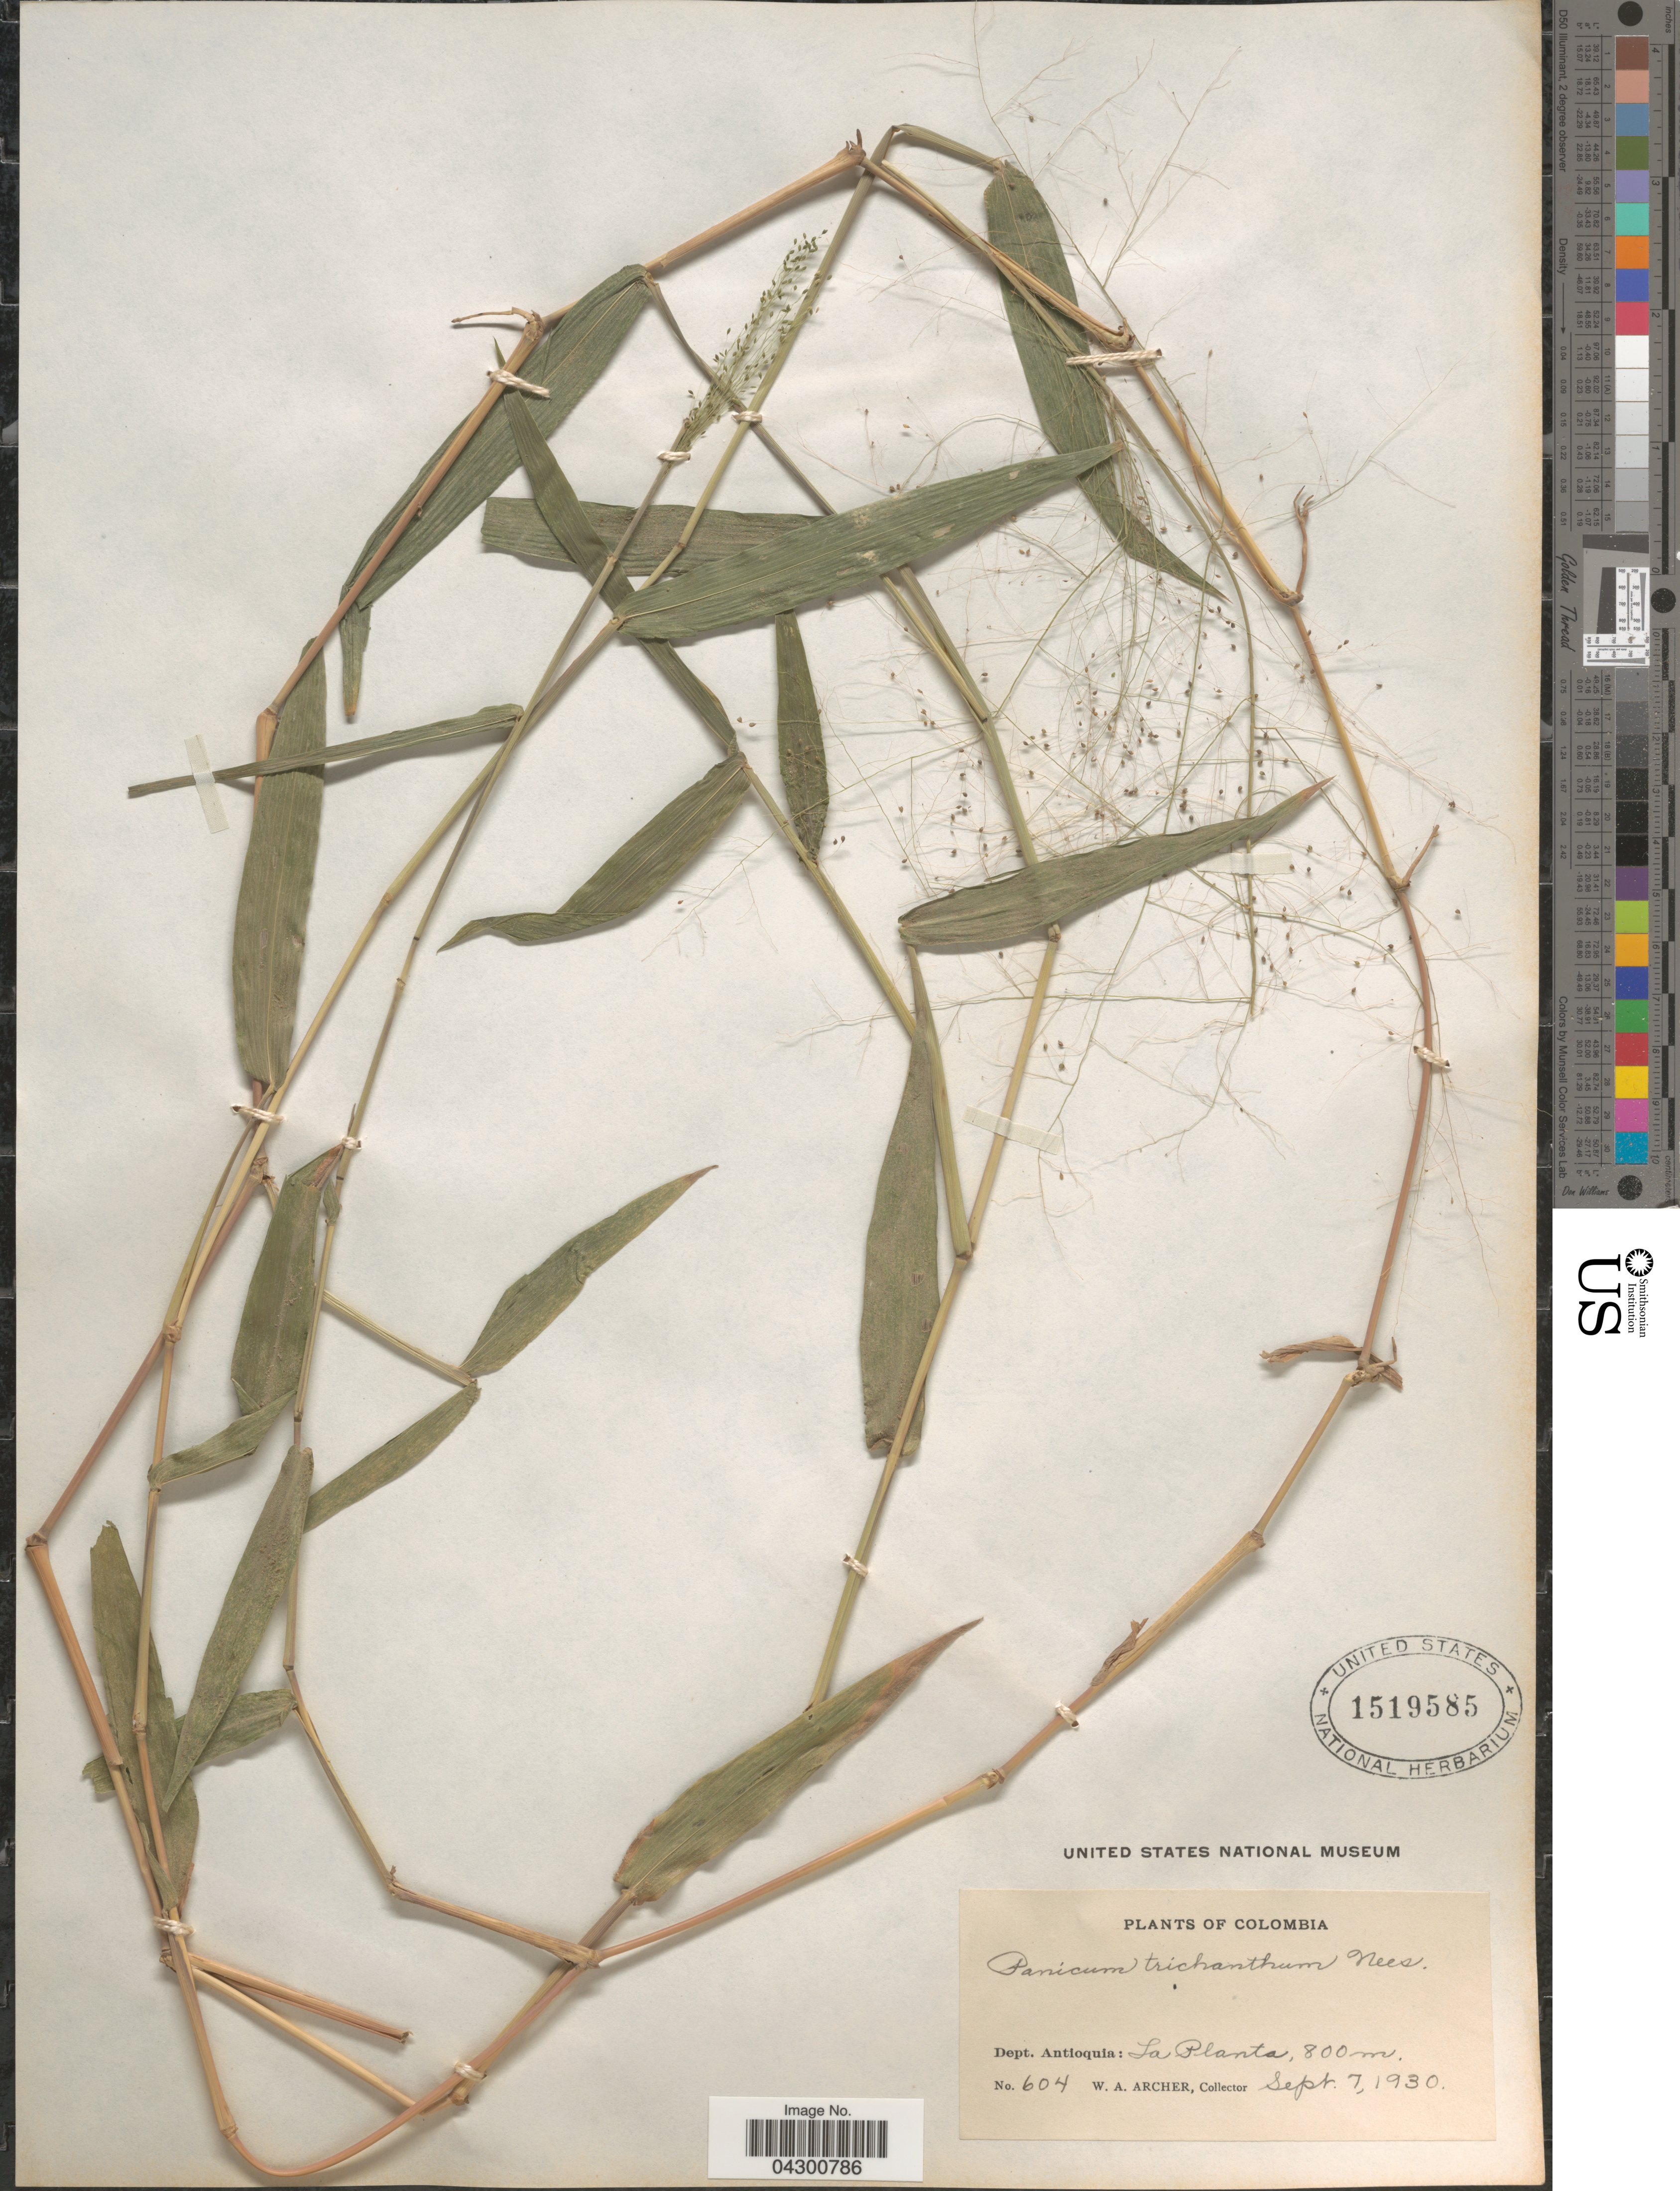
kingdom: Plantae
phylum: Tracheophyta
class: Liliopsida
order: Poales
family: Poaceae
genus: Panicum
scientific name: Panicum trichanthum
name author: Nees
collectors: W. Archer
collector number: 604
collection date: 1930-09-07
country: Colombia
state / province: Antioquia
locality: Dept. Antioquia: La Planta.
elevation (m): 800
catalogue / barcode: US 1519585